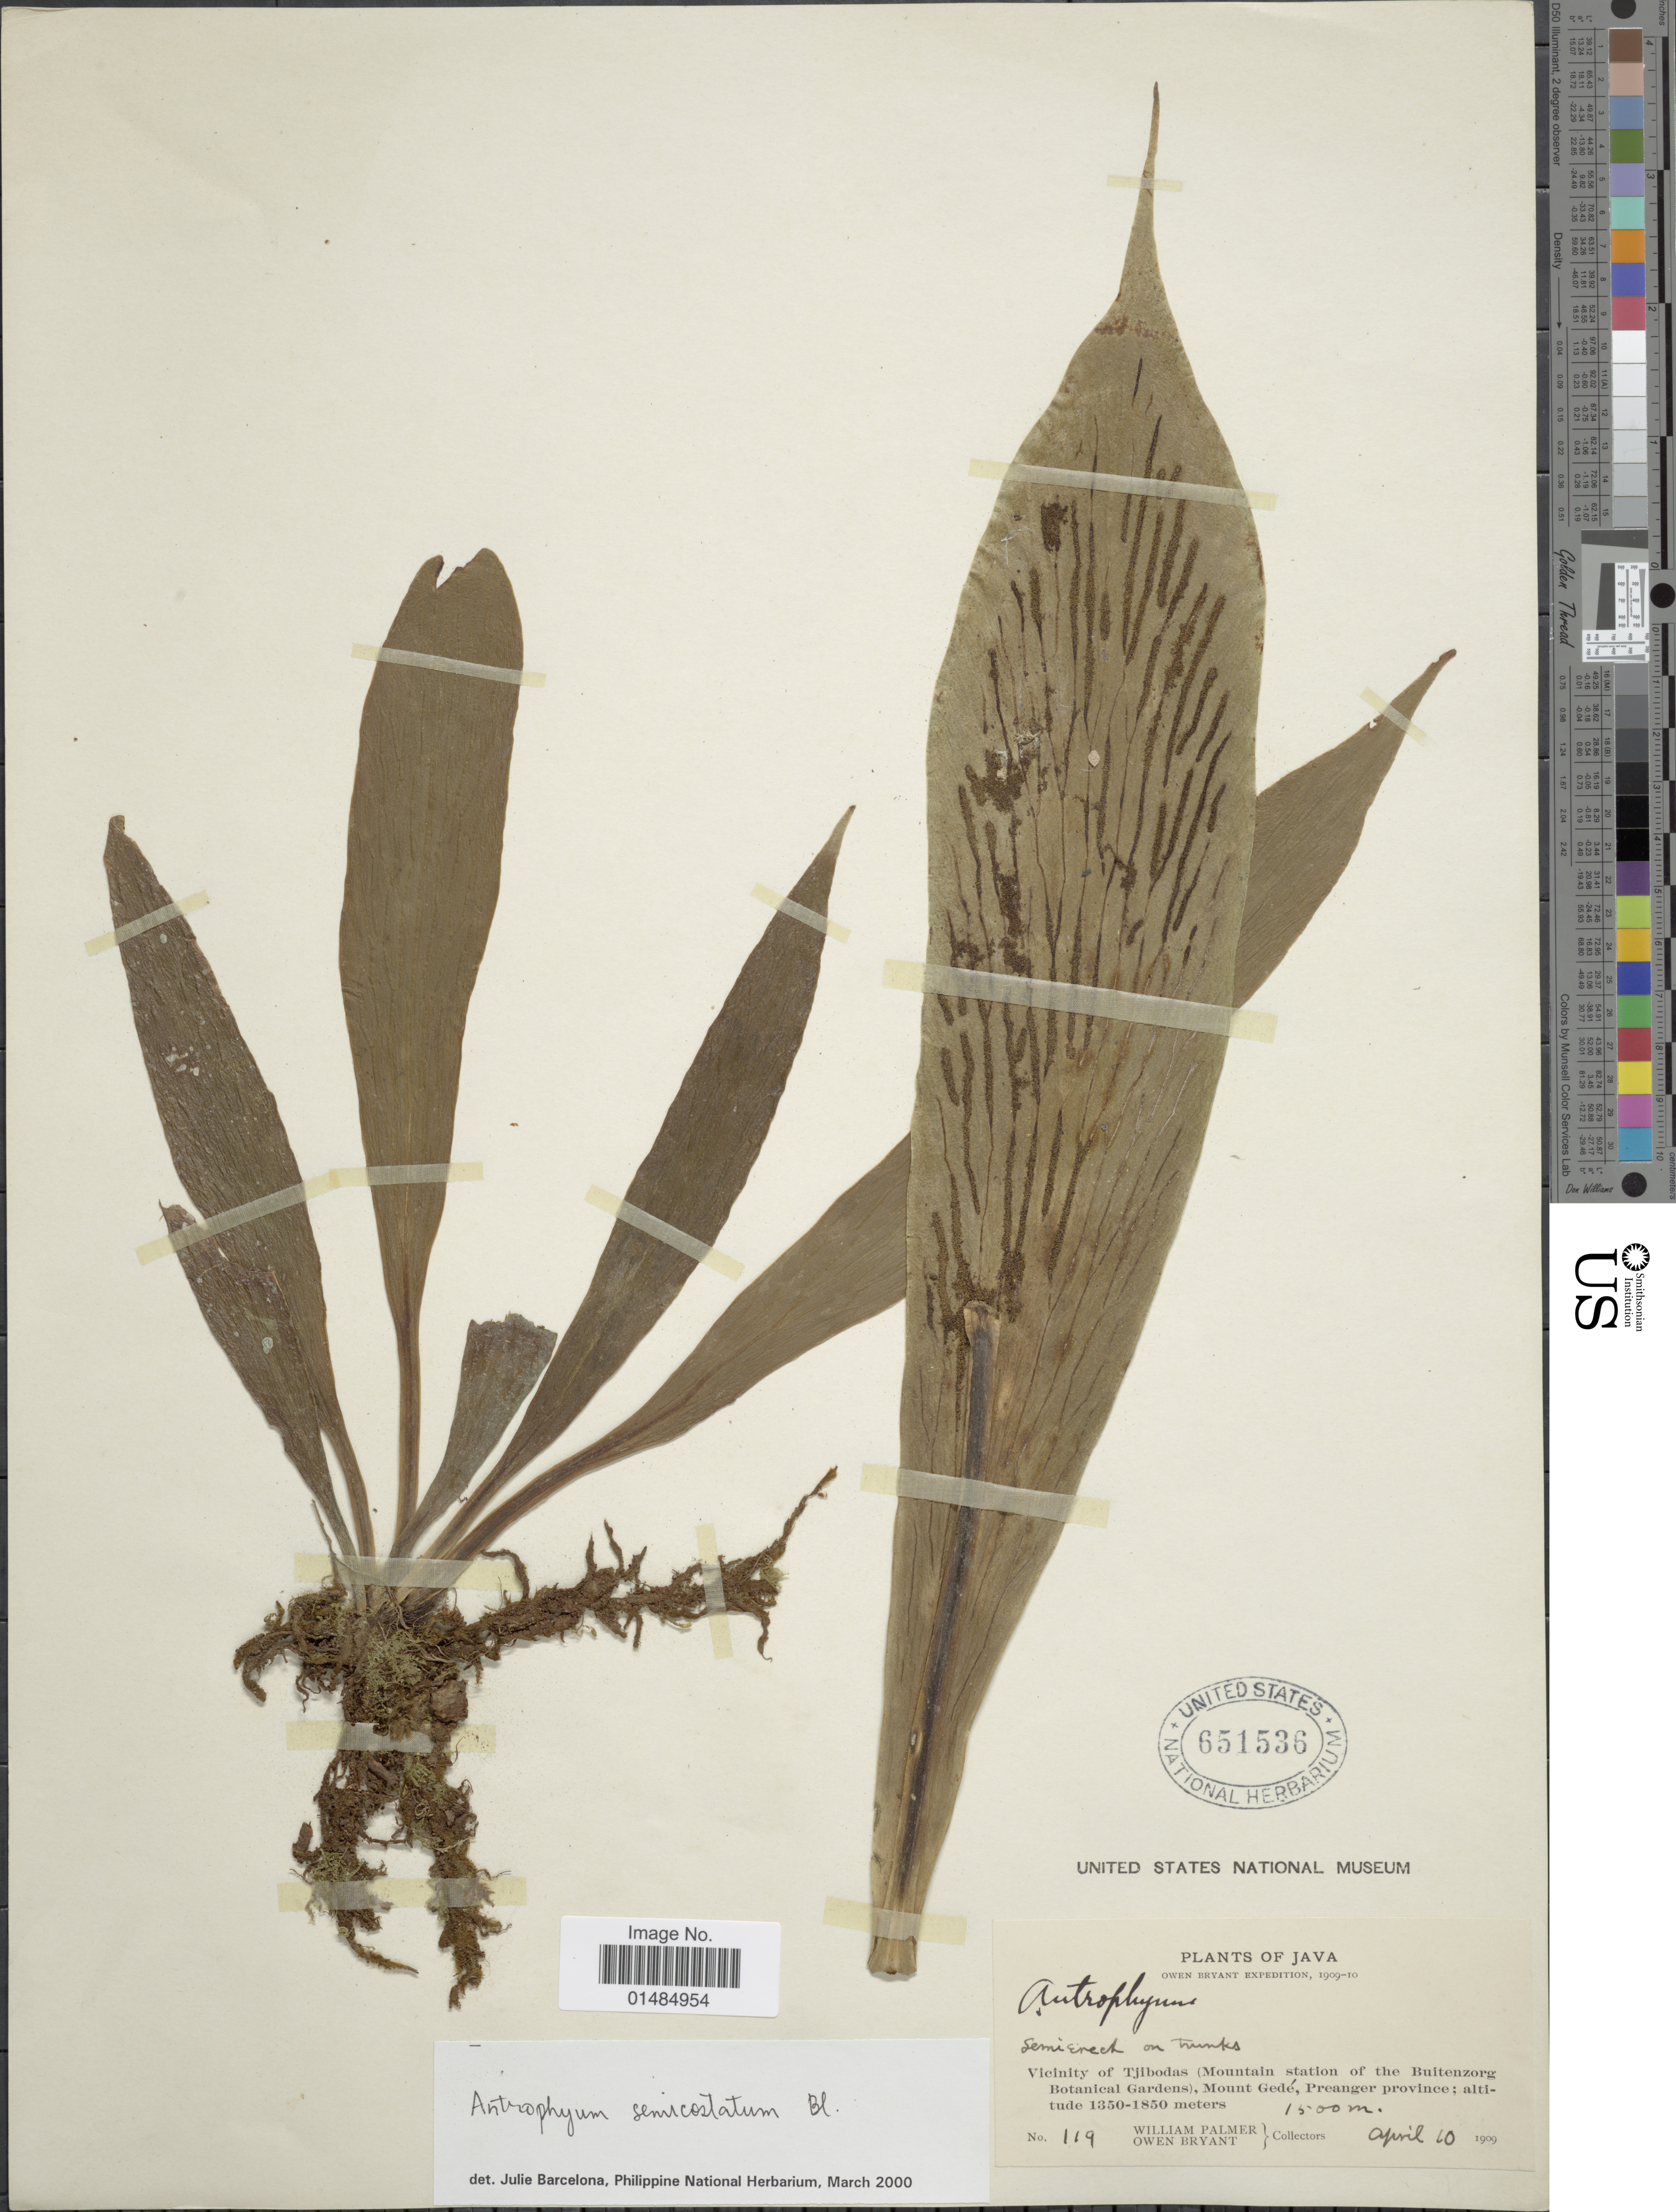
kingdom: Plantae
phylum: Tracheophyta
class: Polypodiopsida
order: Polypodiales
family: Pteridaceae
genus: Antrophyum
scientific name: Antrophyum semicostatum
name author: Blume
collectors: W. Palmer & O. Bryant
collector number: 119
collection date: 1909-04-10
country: Indonesia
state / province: Java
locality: Vicinity of Tjibodas (Mountain station of the Buitenzorg Botanical Gardens), Mount Gedé, Preanger province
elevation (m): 1500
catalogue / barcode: US 651536